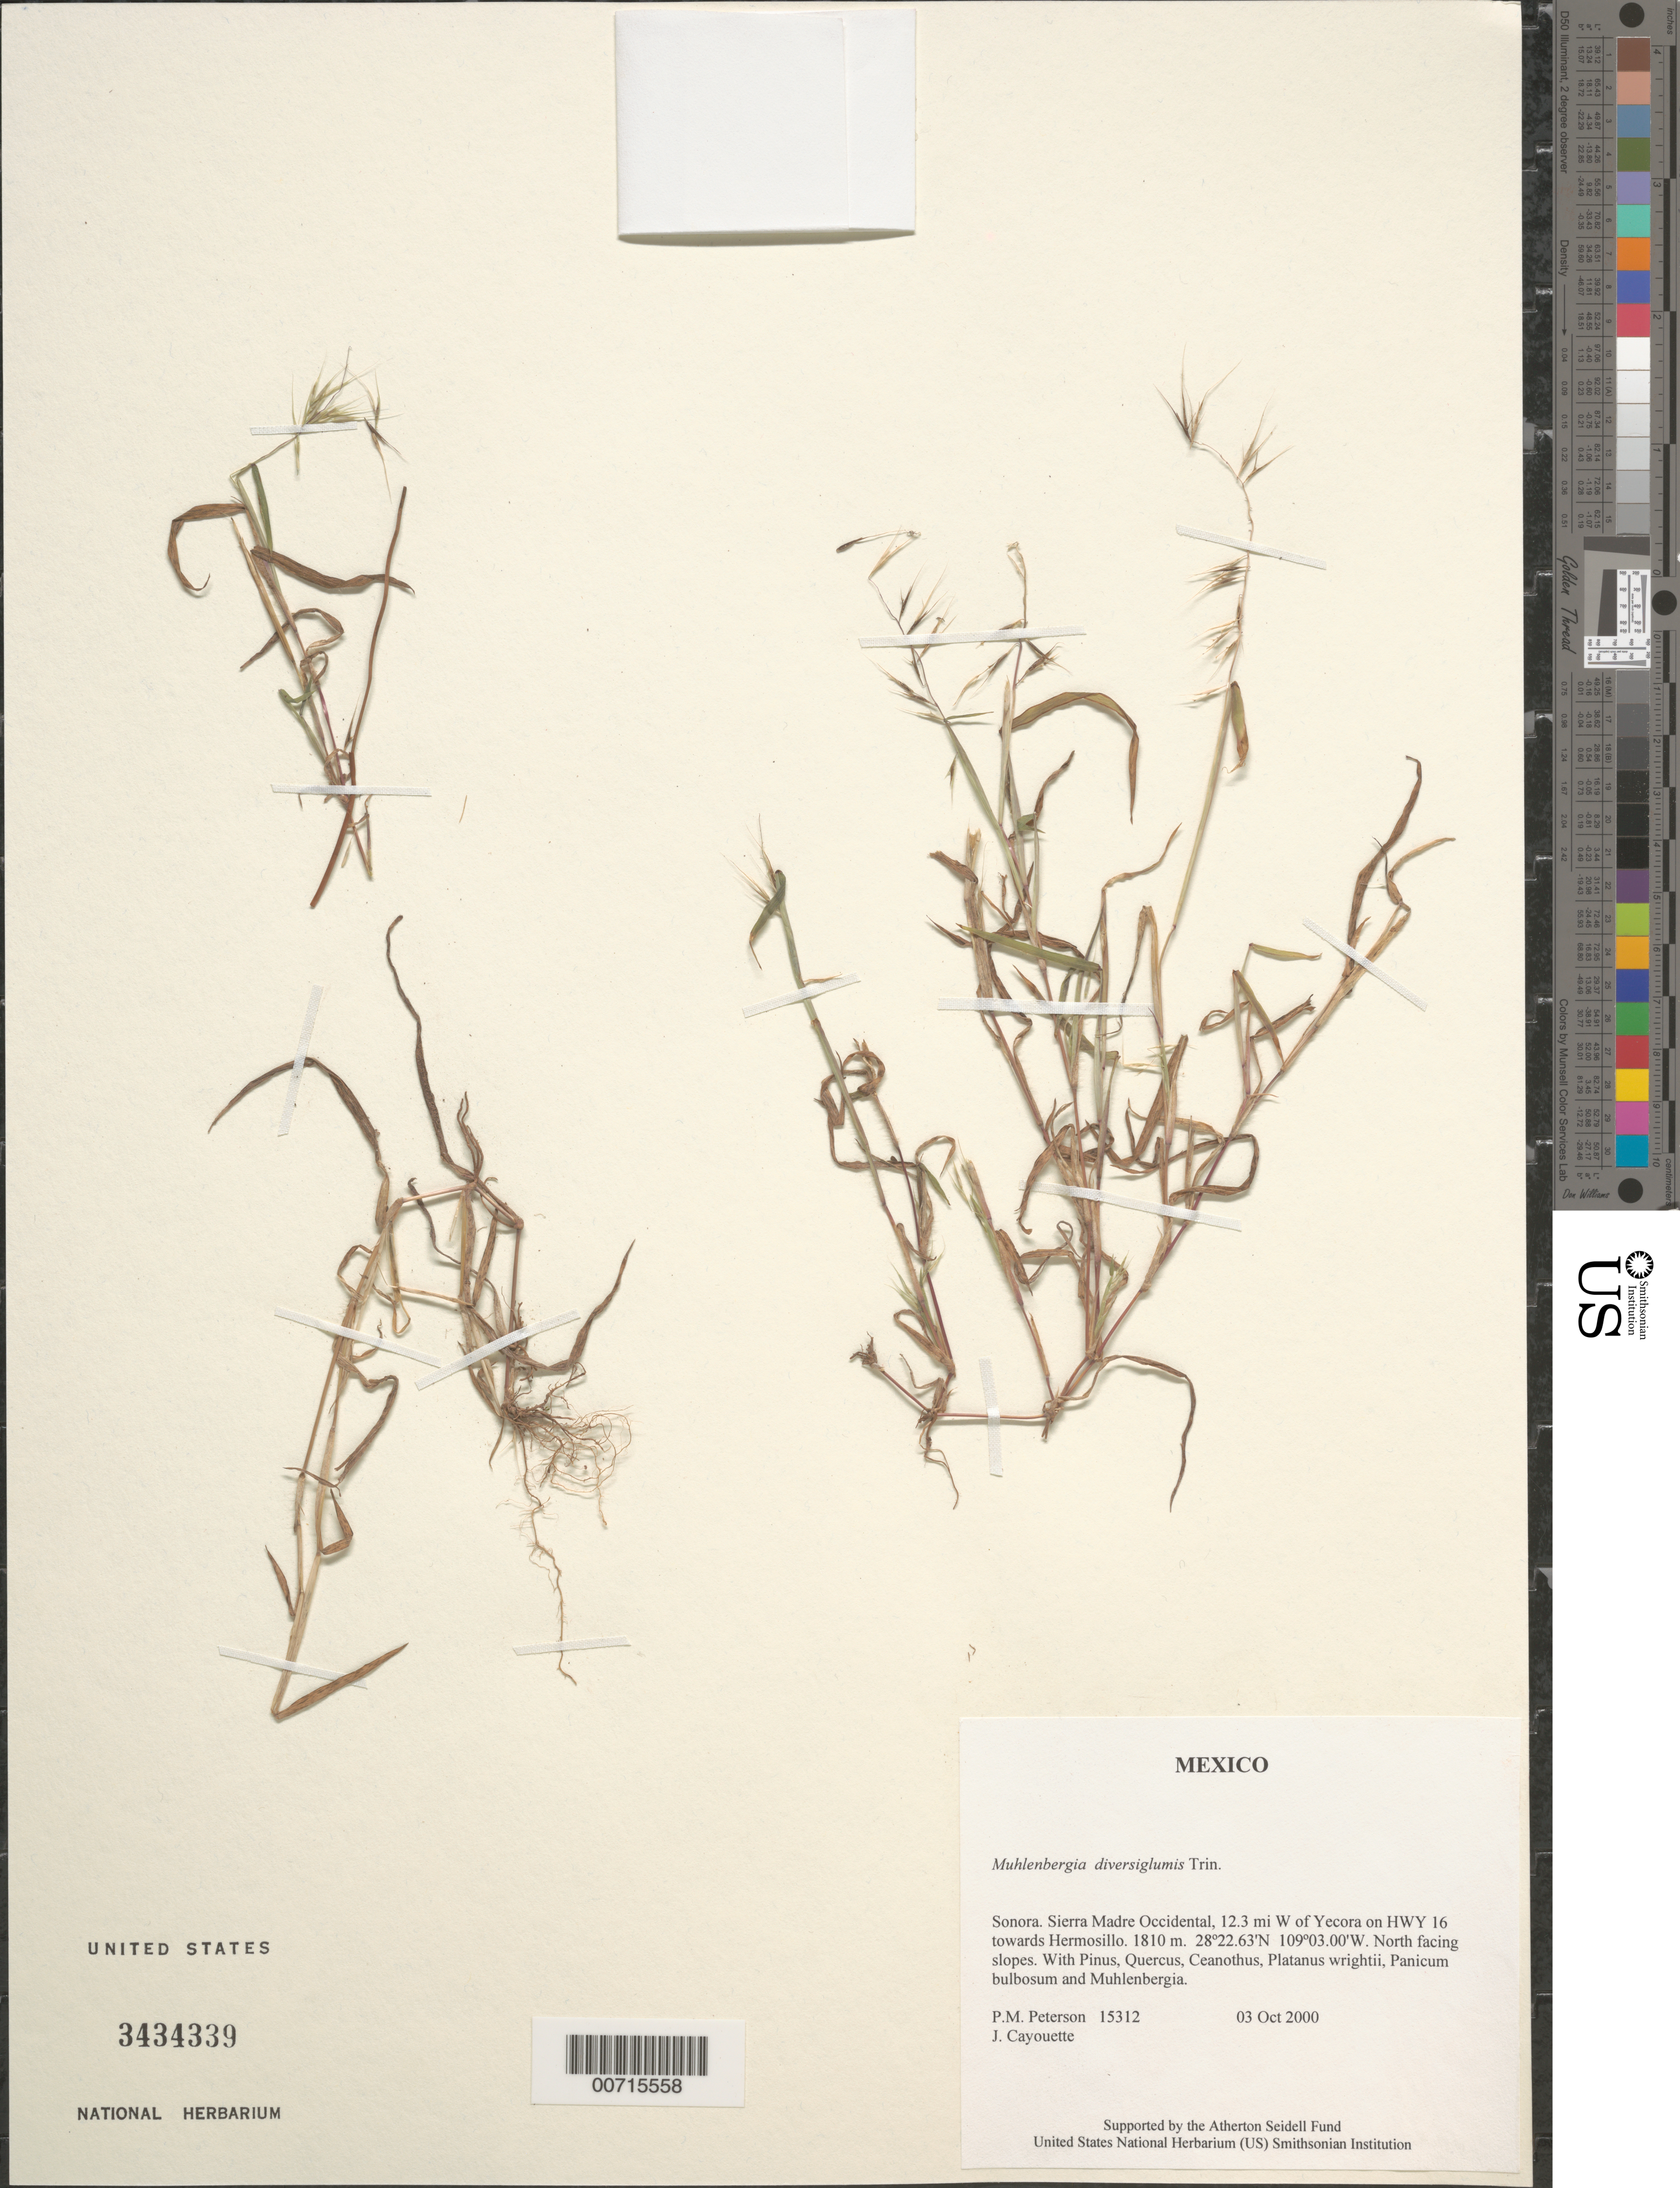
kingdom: Plantae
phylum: Tracheophyta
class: Liliopsida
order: Poales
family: Poaceae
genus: Muhlenbergia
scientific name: Muhlenbergia diversiglumis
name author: Trin.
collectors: P. M. Peterson & J. Cayouette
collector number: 15312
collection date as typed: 03 Oct 2000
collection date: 2000-10-03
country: Mexico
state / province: Sonora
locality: Sierra Madre Occidental, 12.3 mi W of Yecora on HWY 16 towards Hermosillo.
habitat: North facing slopes.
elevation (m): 1810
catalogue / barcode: US 3434339